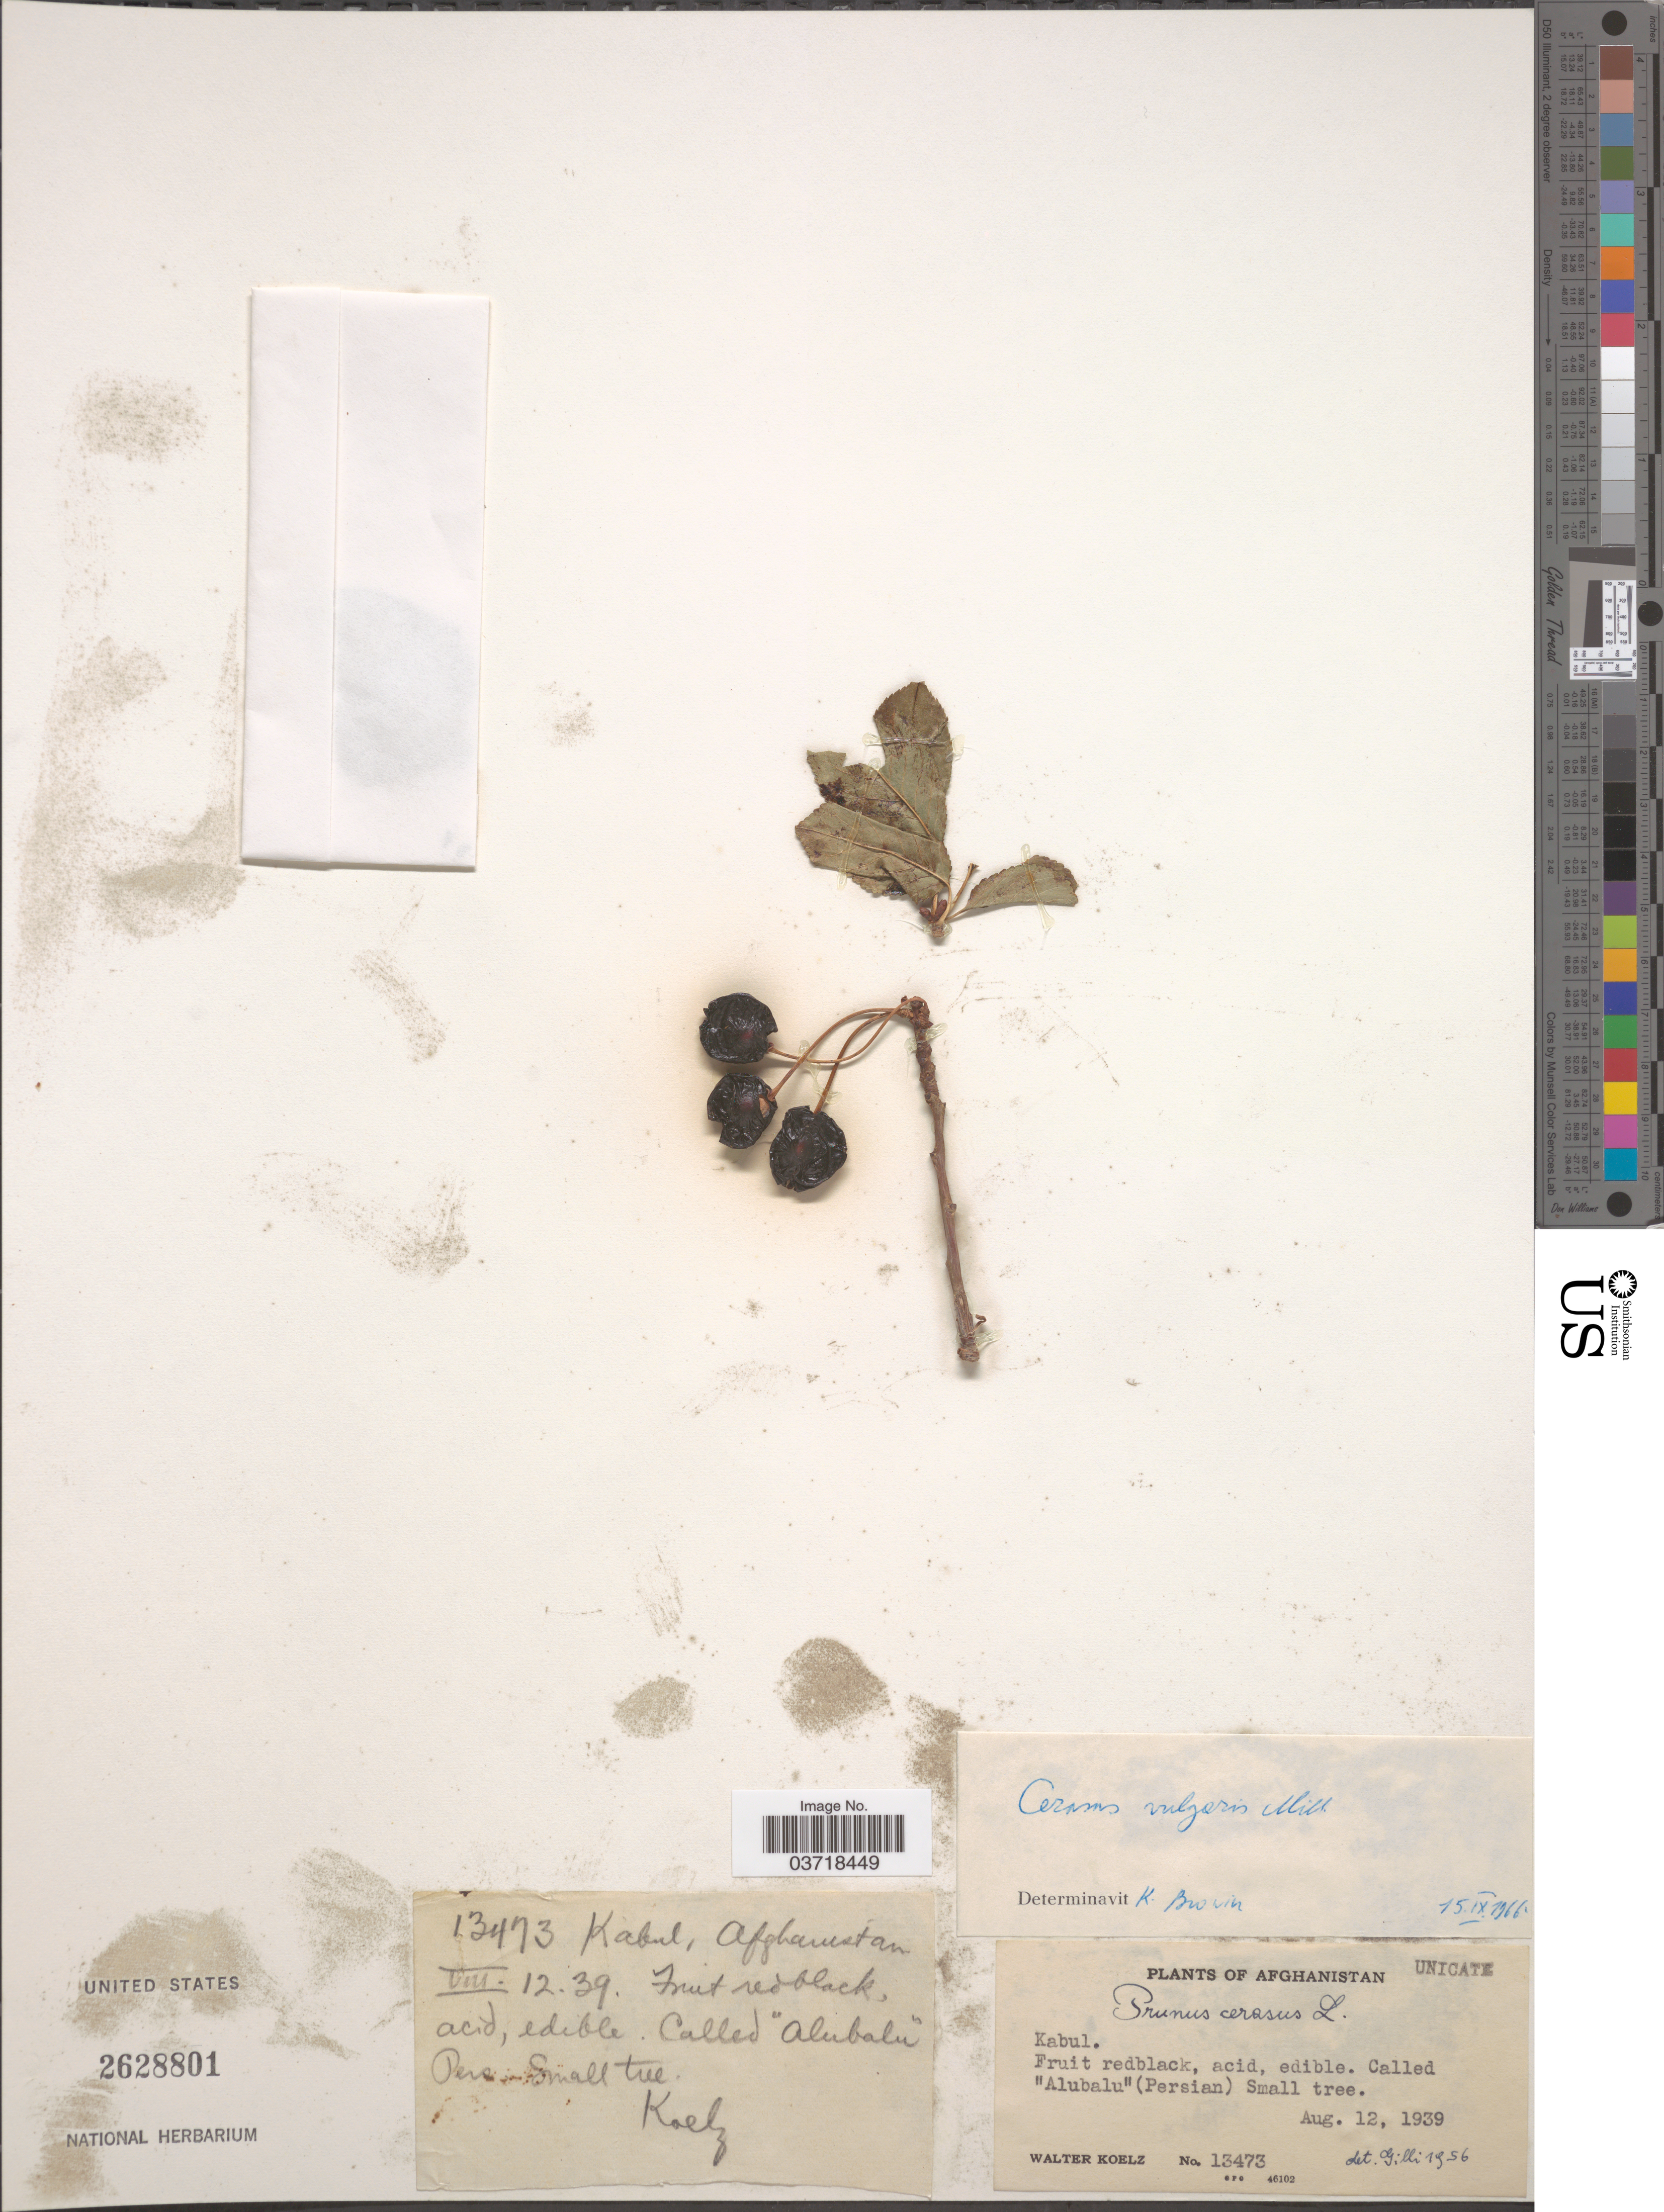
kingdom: Plantae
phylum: Tracheophyta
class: Magnoliopsida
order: Rosales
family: Rosaceae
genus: Prunus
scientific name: Prunus vulgaris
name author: (Mill.) Schur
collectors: W. N. Koelz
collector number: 13473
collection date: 1939-08-12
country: Afghanistan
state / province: Kabul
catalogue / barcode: US 2628801